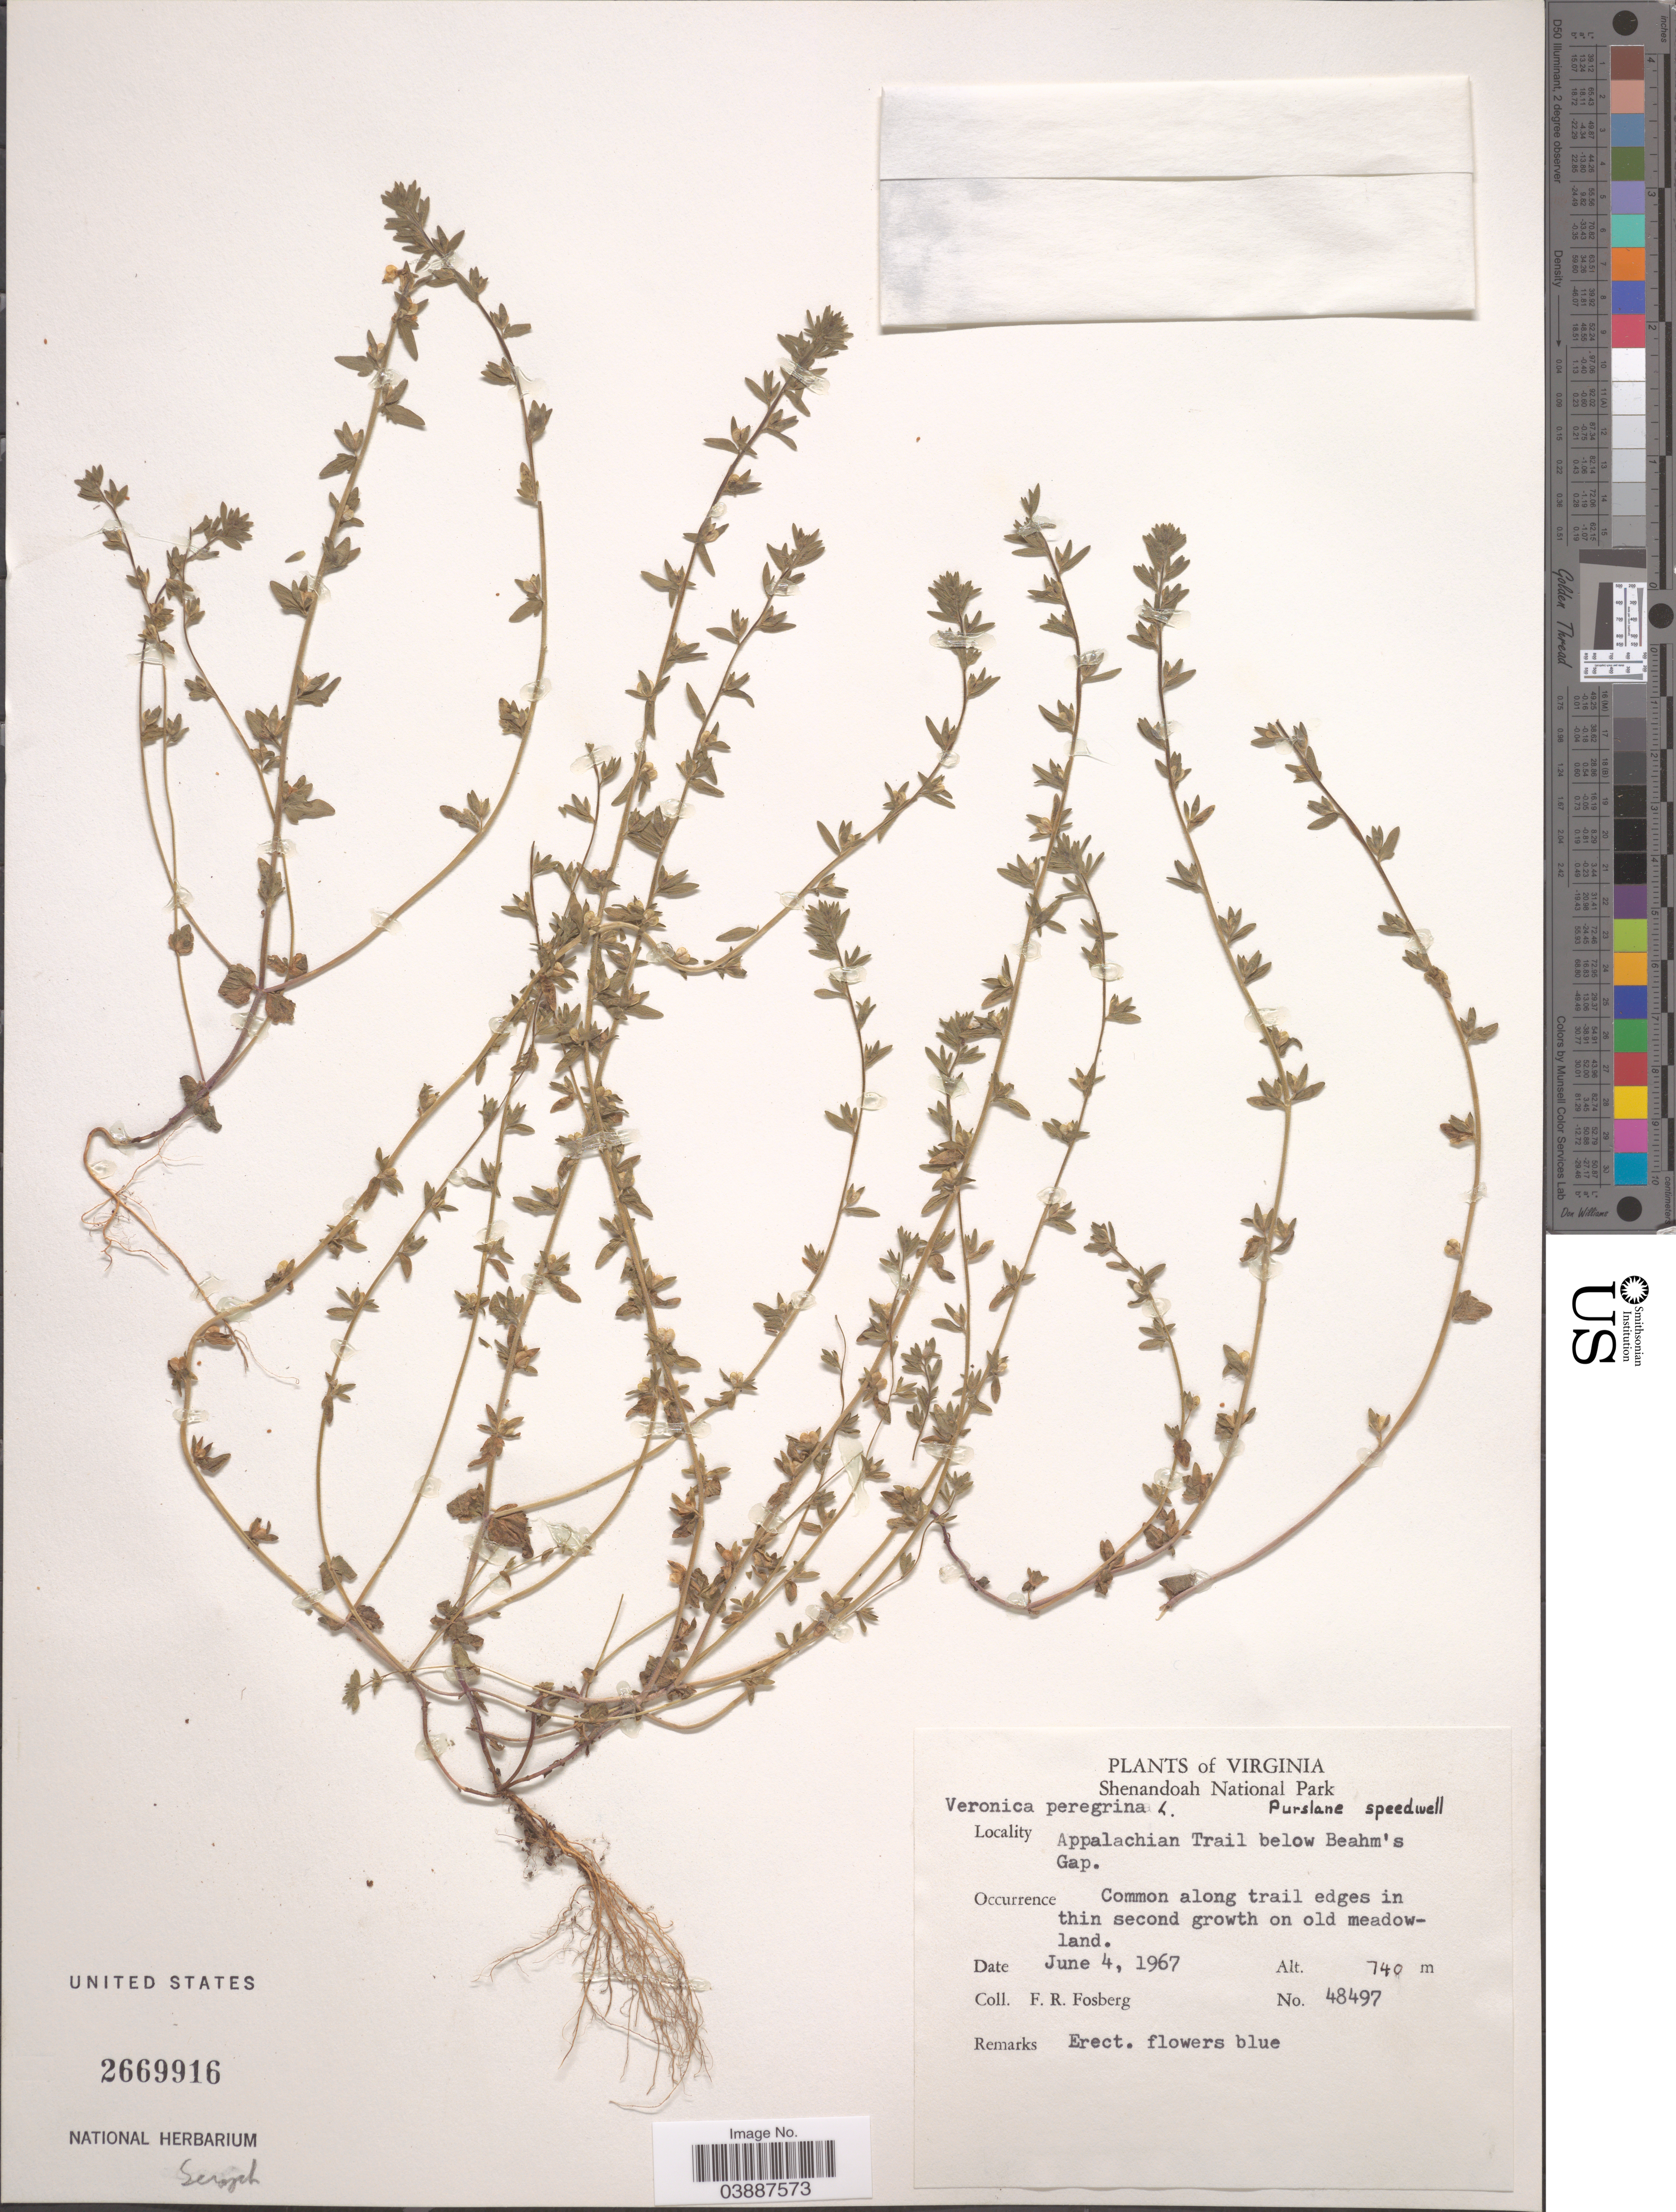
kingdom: Plantae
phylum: Tracheophyta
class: Magnoliopsida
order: Lamiales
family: Plantaginaceae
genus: Veronica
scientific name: Veronica peregrina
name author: L.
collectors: F. R. Fosberg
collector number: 48497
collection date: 1967-06-04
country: United States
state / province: Virginia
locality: Shenandoah National Park. Appalachian Trail below Beahm's Gap.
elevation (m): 740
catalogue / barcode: US 2669916